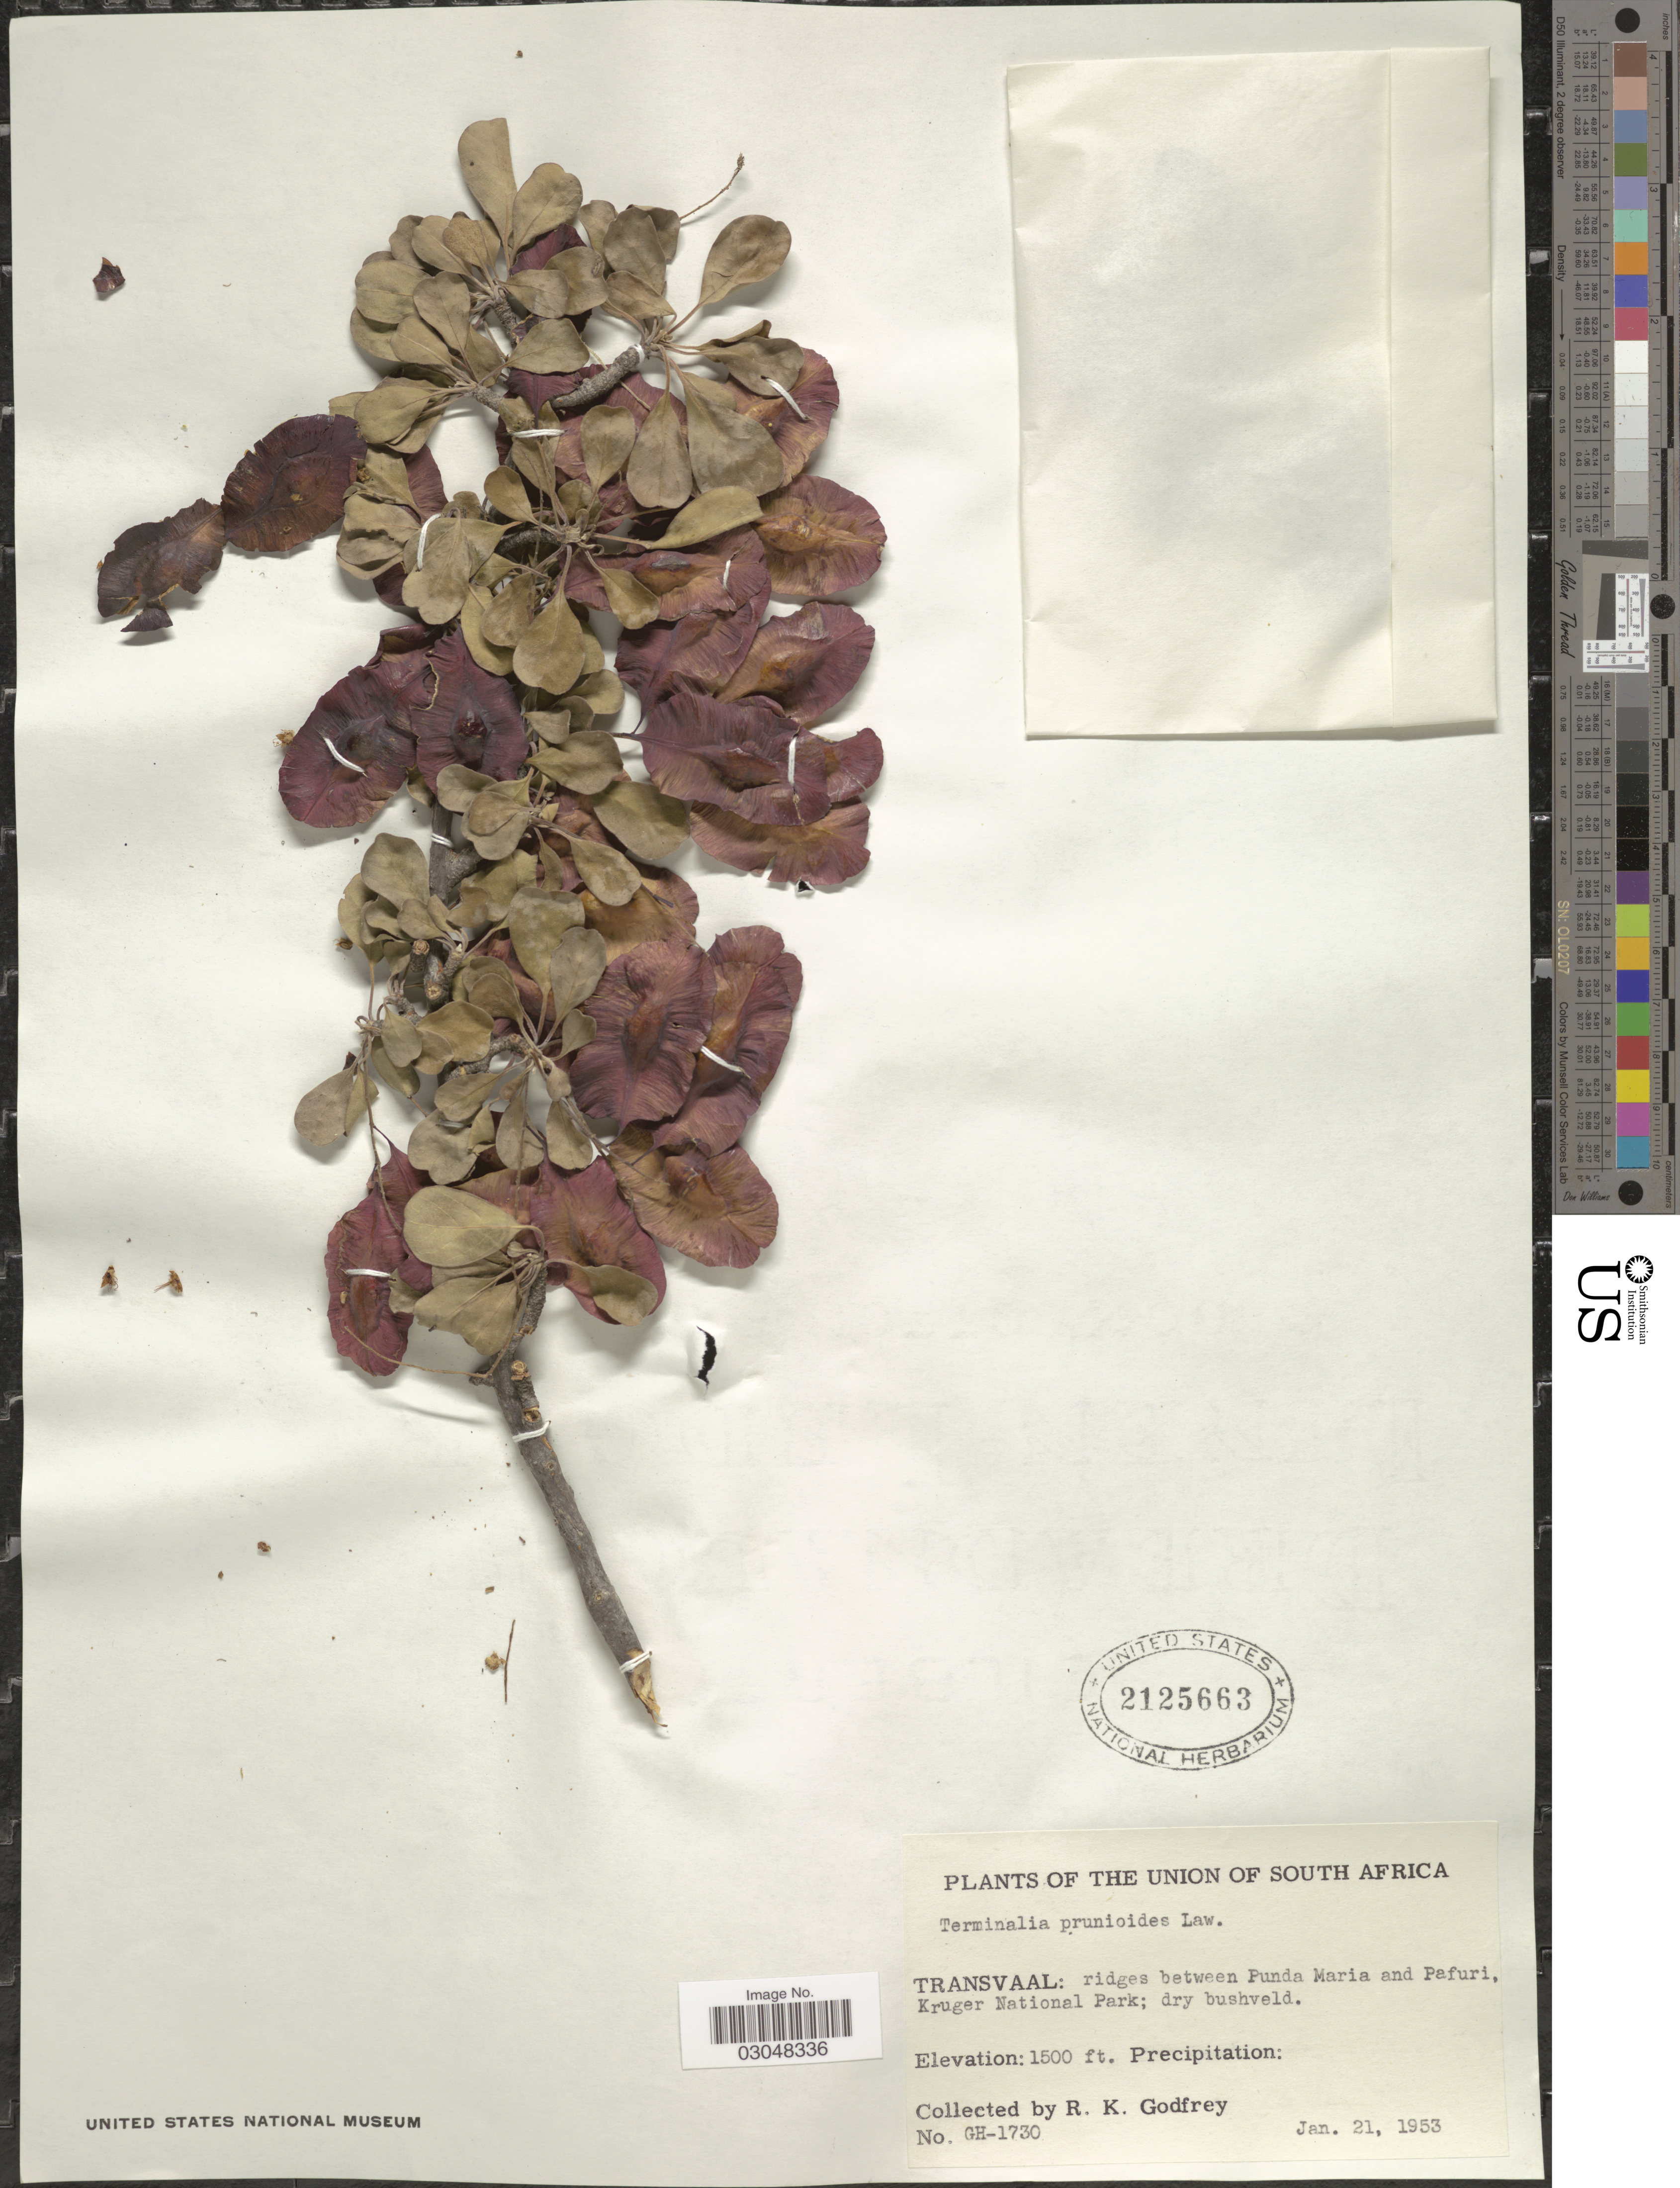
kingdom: Plantae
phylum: Tracheophyta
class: Magnoliopsida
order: Myrtales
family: Combretaceae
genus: Terminalia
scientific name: Terminalia prunioides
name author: M.A. Lawson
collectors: R. K. Godfrey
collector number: GH-1730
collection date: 1953-01-21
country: South Africa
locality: The Union of South Africa. Transvaal: ridges between Punda Maria and Pafuri, Kruger National Park.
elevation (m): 457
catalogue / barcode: US 2125663